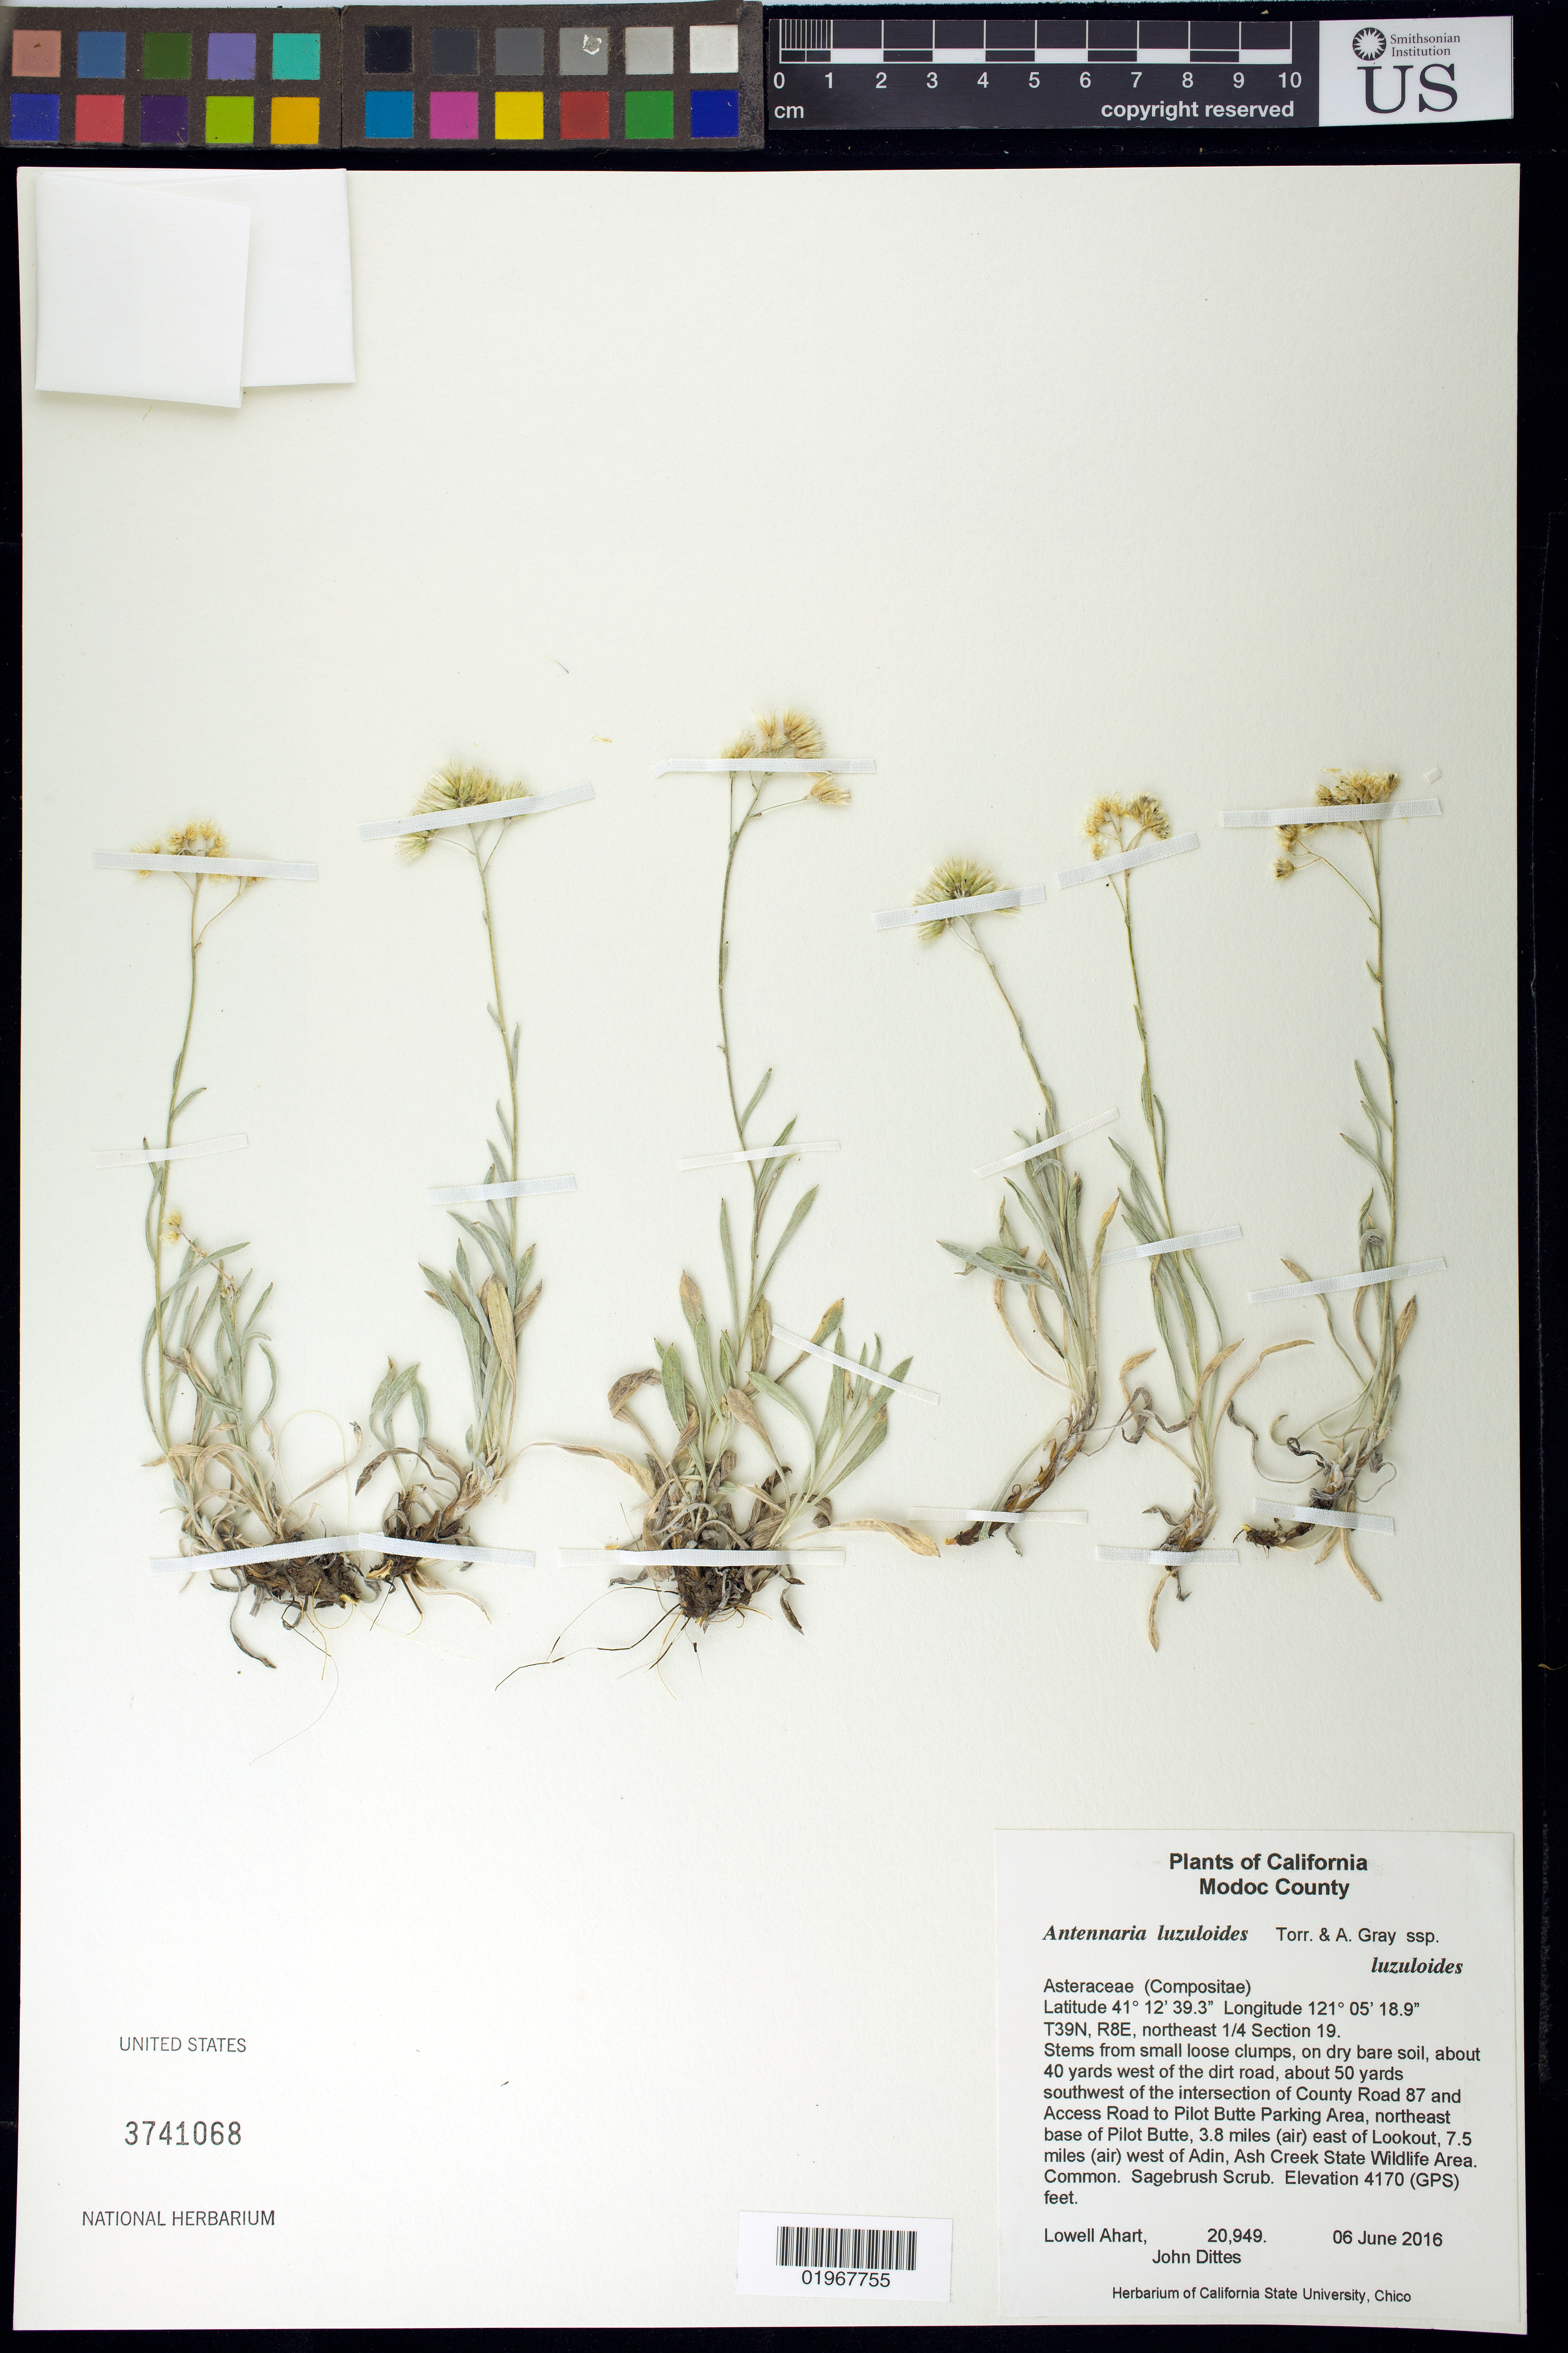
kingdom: Plantae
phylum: Tracheophyta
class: Magnoliopsida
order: Asterales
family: Asteraceae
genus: Antennaria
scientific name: Antennaria luzuloides subsp. luzuloides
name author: Torr. & A. Gray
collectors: L. Ahart & J. Dittes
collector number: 20949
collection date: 2016-06-06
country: United States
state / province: California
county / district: Modoc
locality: T39N, R8E, northeast 1/4 section 19. About 40 yards west of dirt road, about 50 yards southwest of the intersection of County Road 87 and access Road to Pilot Butte Parking Area, northeast base of Pilot Butte, 3.8 miles (air) east of Lookout, 7.5 miles (air) west of Adin, Ash Creek State Wildlife Area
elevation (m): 1271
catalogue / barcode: US 3741068